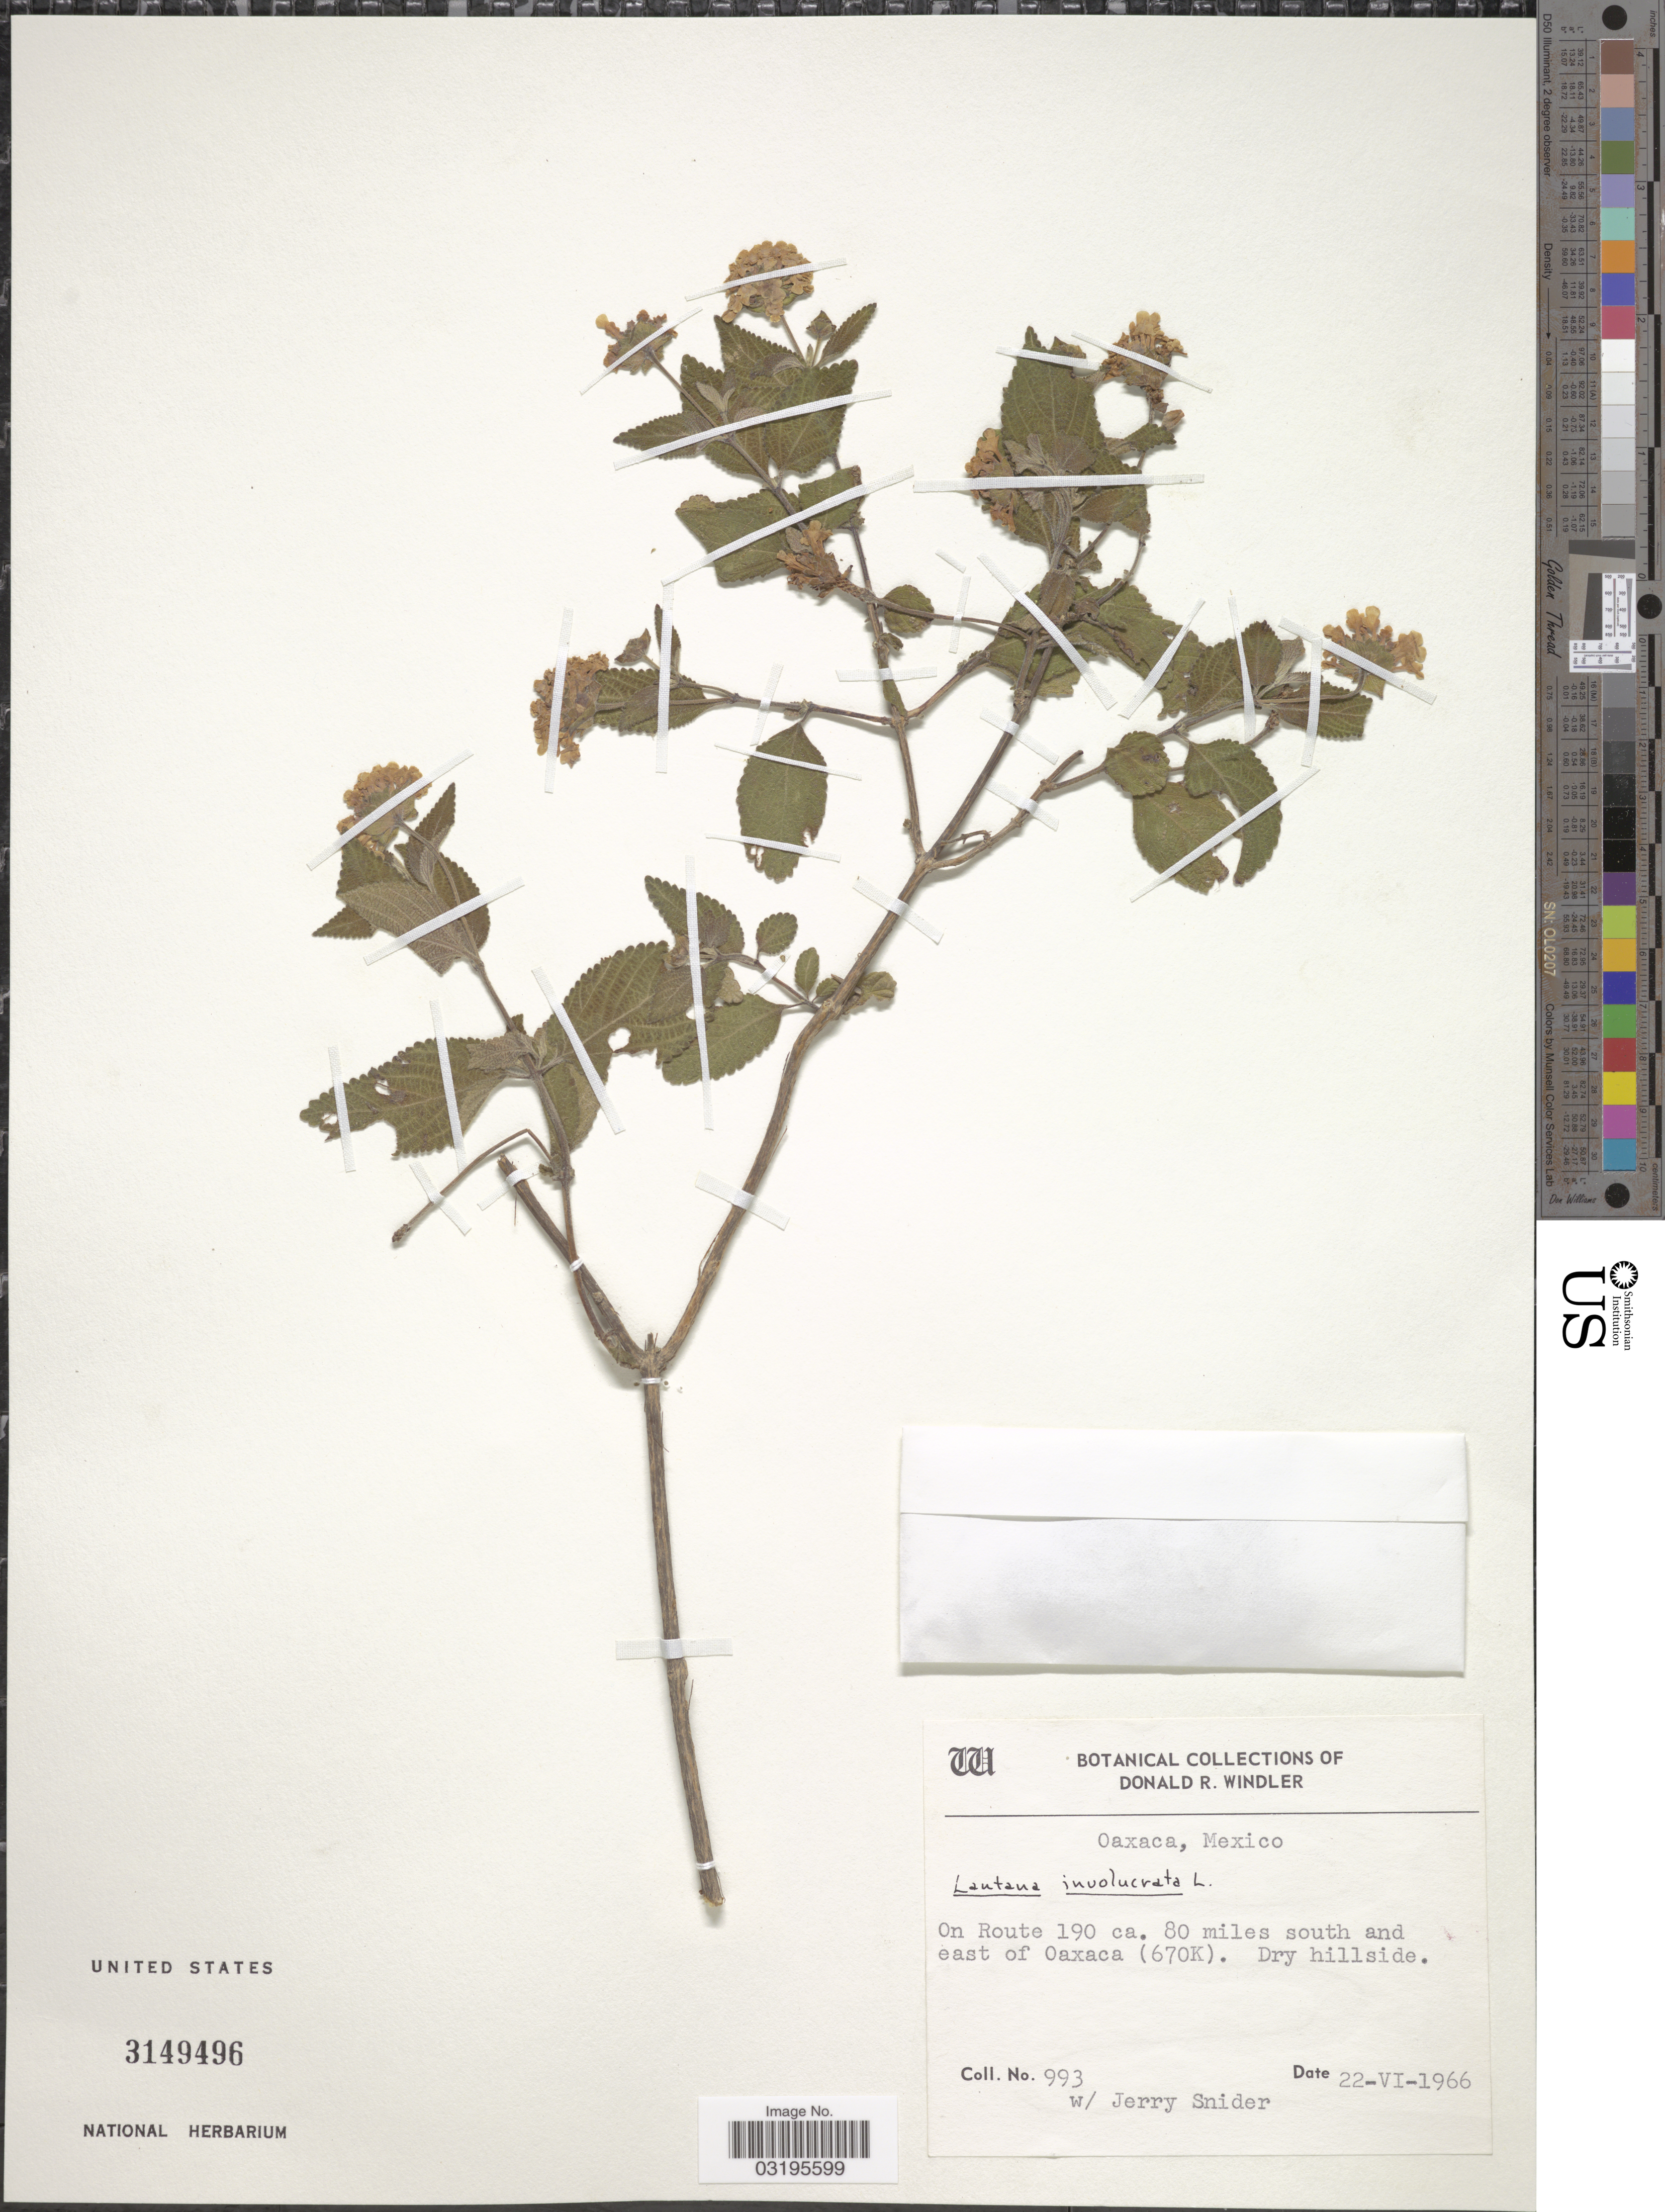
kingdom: Plantae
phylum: Tracheophyta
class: Magnoliopsida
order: Lamiales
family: Verbenaceae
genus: Lantana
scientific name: Lantana involucrata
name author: L.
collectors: D. Windler & J. Snider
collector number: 993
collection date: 1966-06-22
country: Mexico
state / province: Oaxaca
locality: On Route 190 ca. 80 miles south and east of Oaxaca (670K).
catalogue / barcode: US 3149496